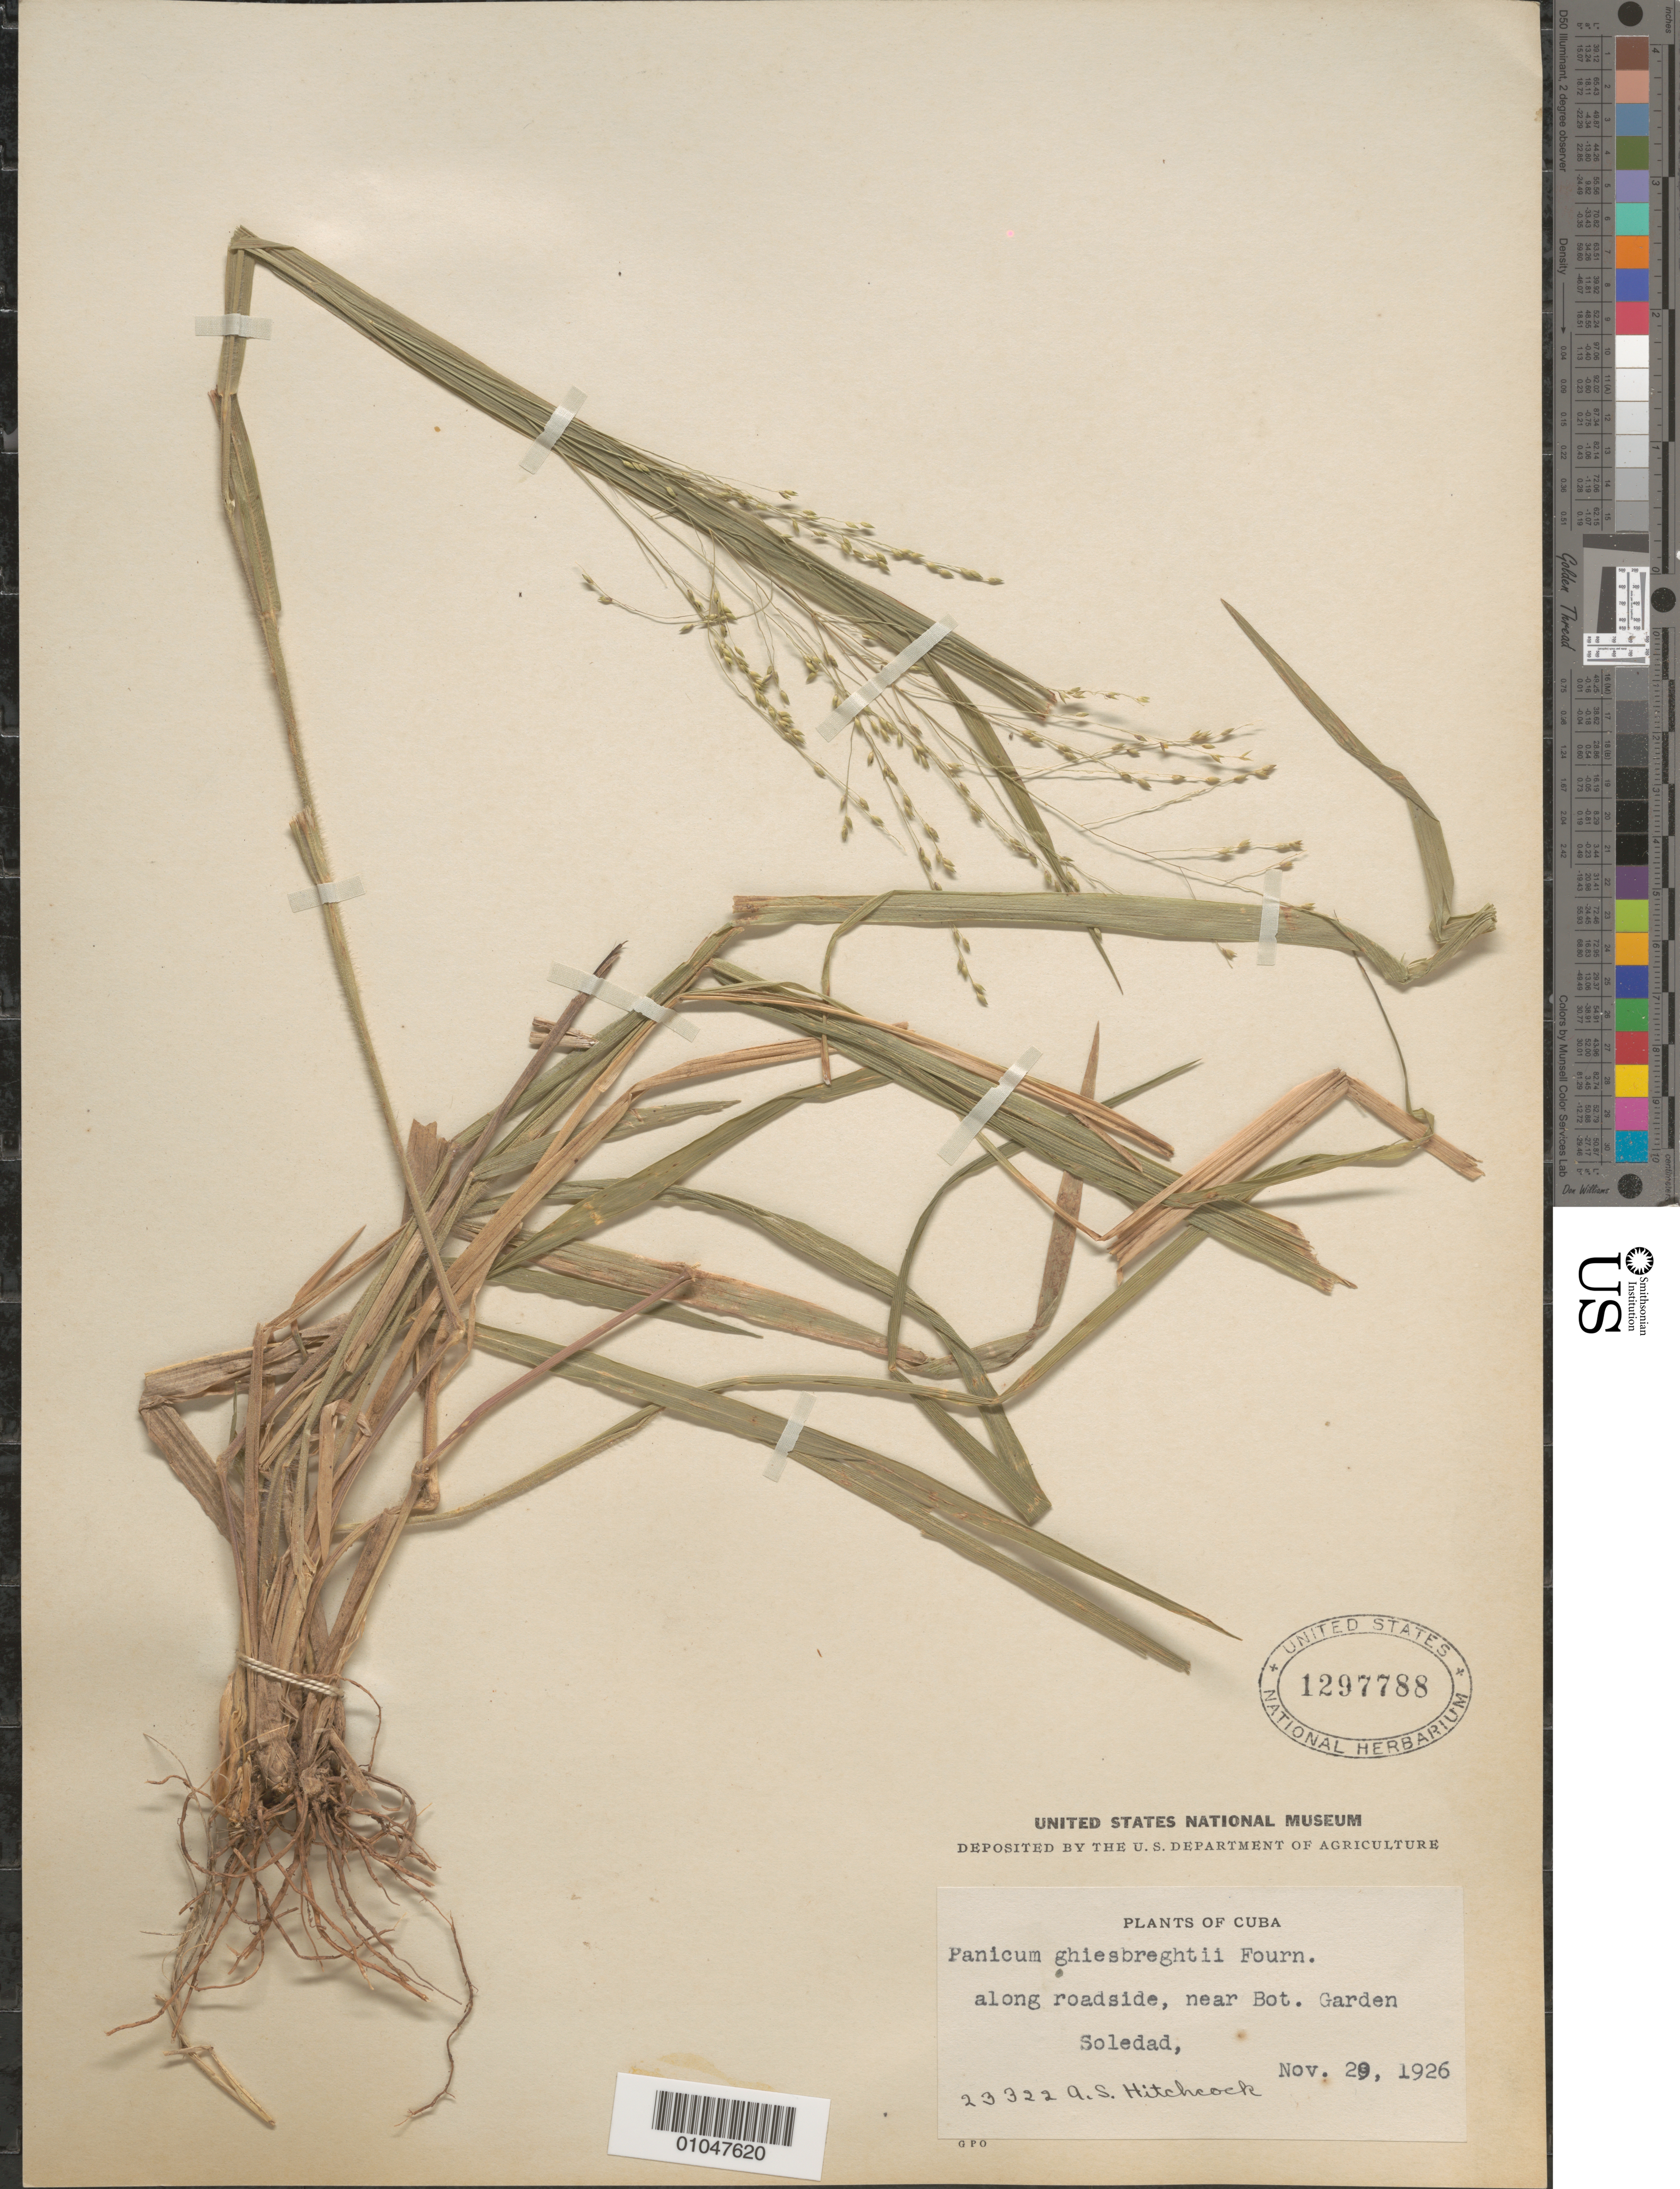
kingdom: Plantae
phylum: Tracheophyta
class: Liliopsida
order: Poales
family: Poaceae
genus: Panicum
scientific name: Panicum ghiesbreghtii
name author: E. Fourn.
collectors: A. S. Hitchcock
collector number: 23322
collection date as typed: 29 Nov 1926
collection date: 1926-11-29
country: Cuba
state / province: Cienfuegos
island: Cuba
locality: Along roadside, near Bot Garden, Soledad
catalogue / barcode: US 1297788